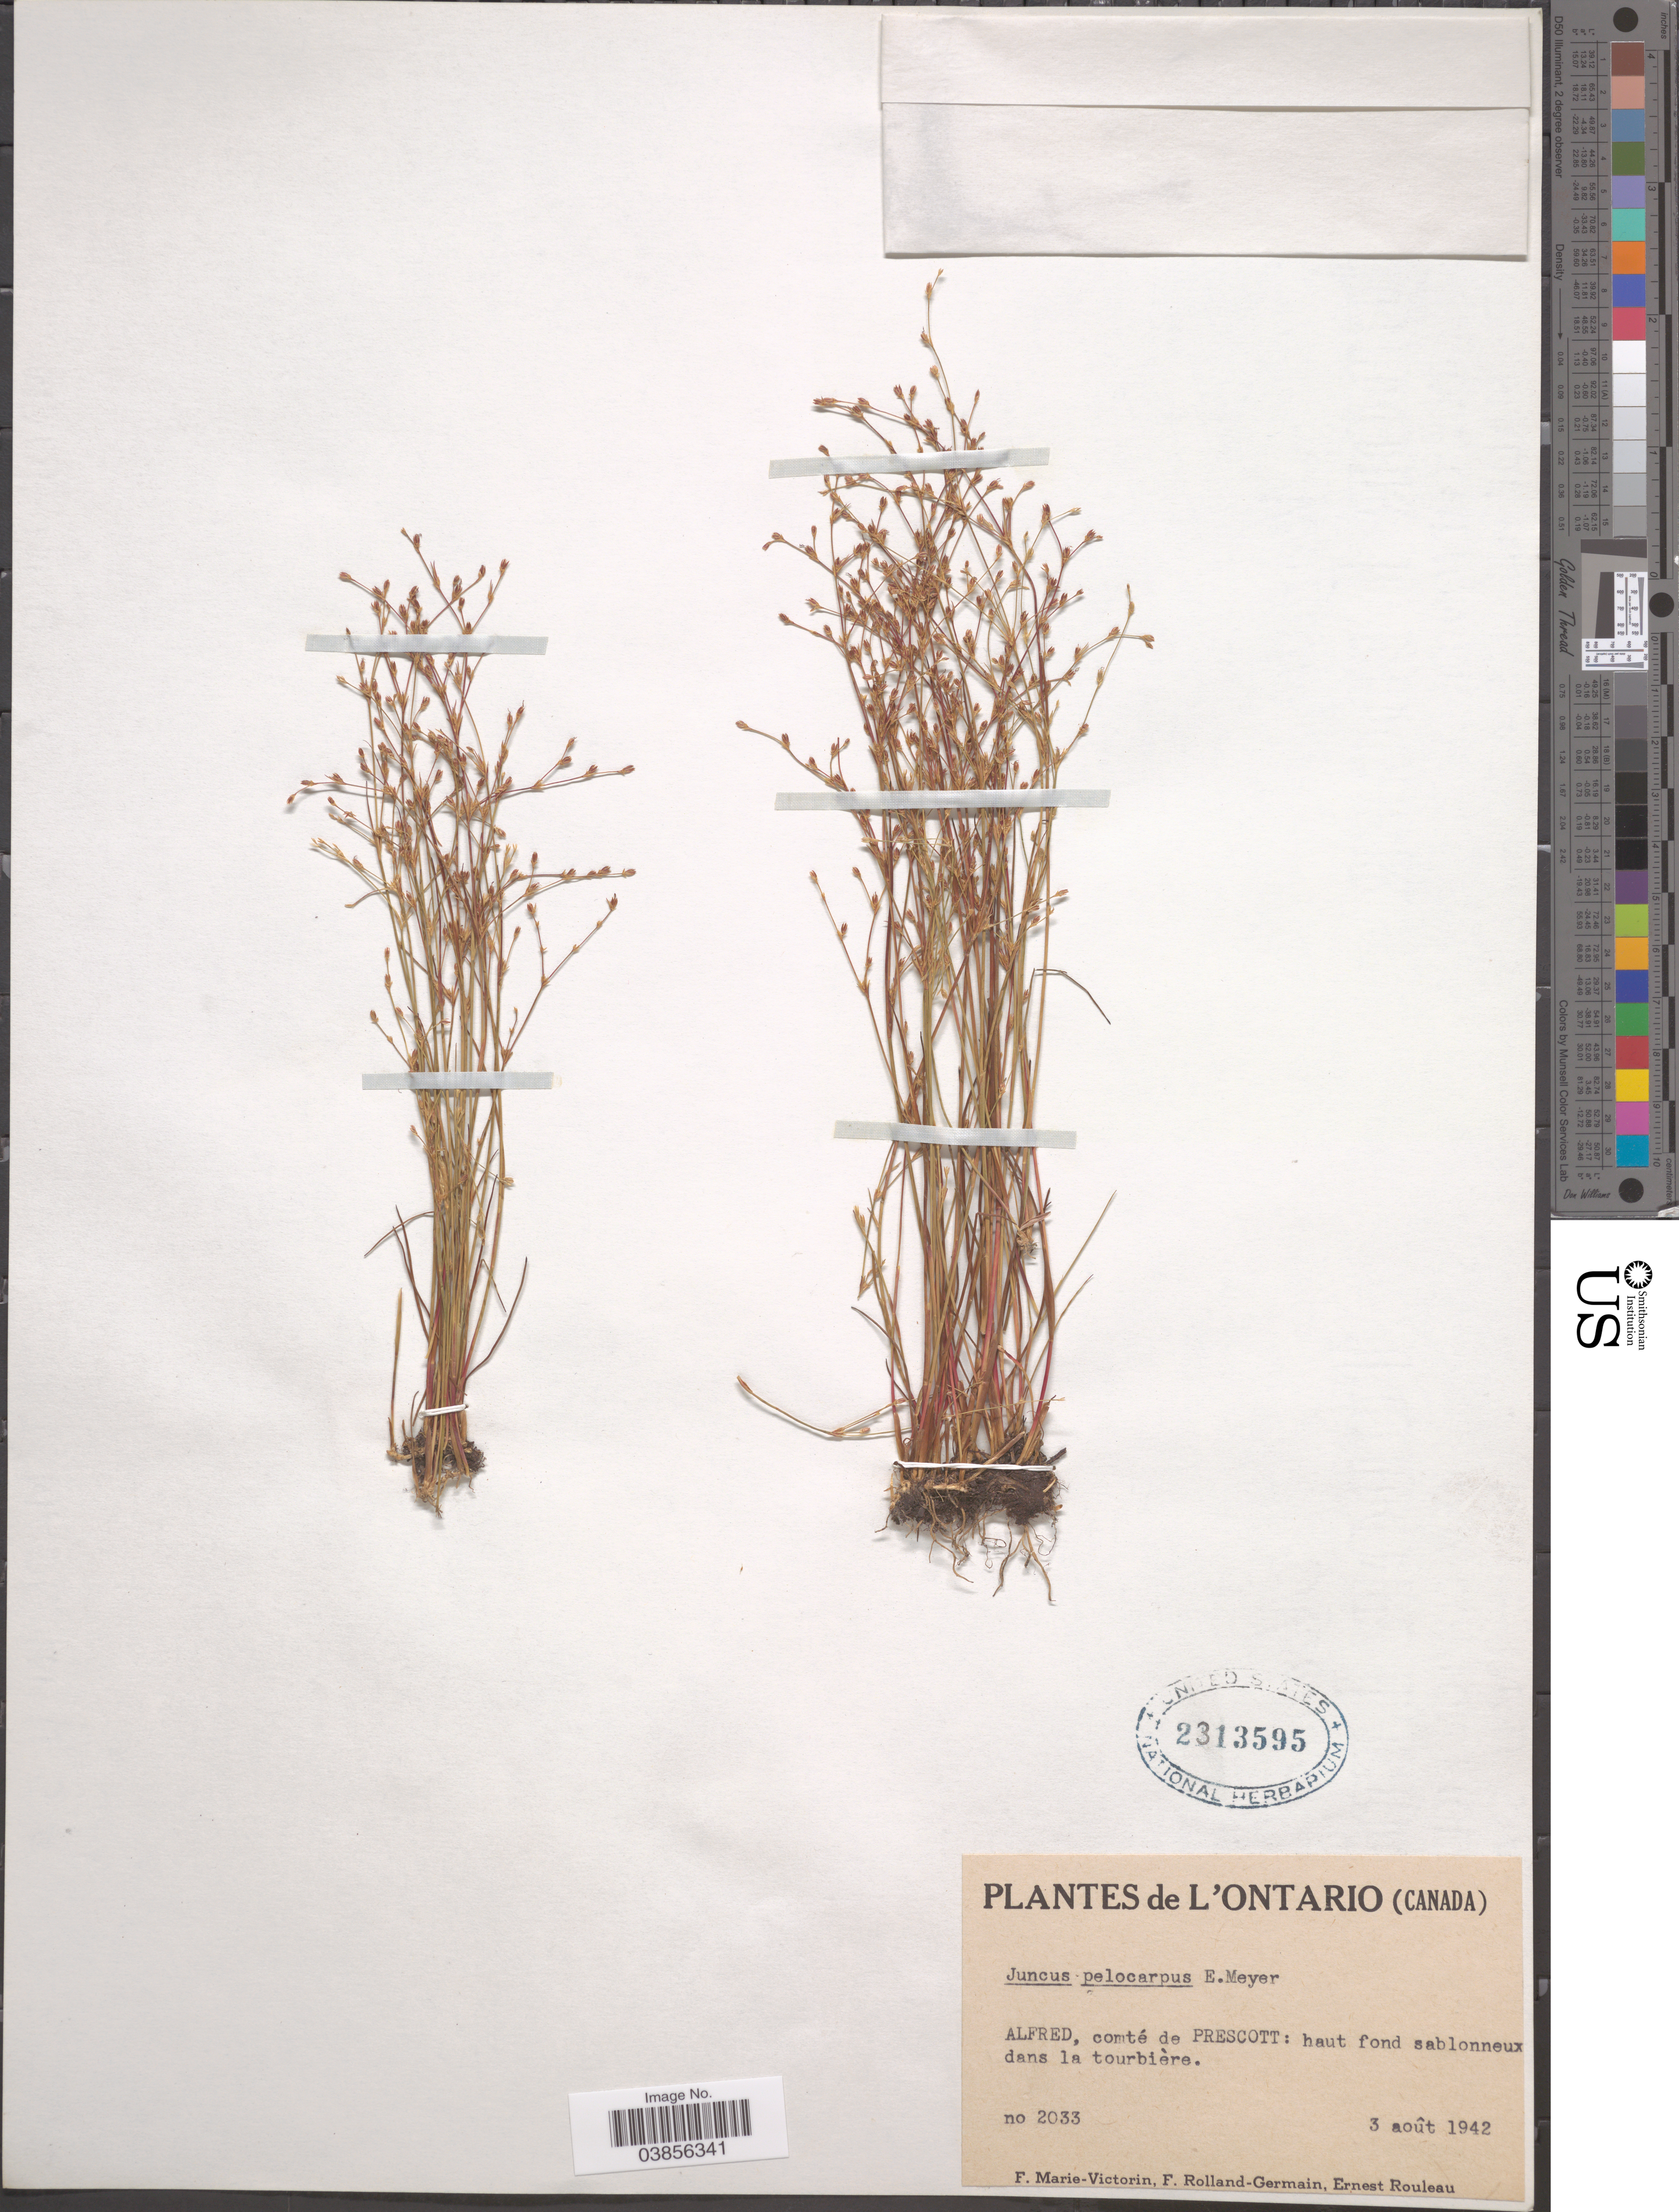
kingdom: Plantae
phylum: Tracheophyta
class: Liliopsida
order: Poales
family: Juncaceae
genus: Juncus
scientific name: Juncus pelocarpus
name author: E. Mey.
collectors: F. Marie-Victorin, Rolland-Germain & J. Rouleau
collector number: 2033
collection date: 1942-08-03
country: Canada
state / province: Ontario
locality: Alfred, comté de Prescott.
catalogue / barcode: US 2313595